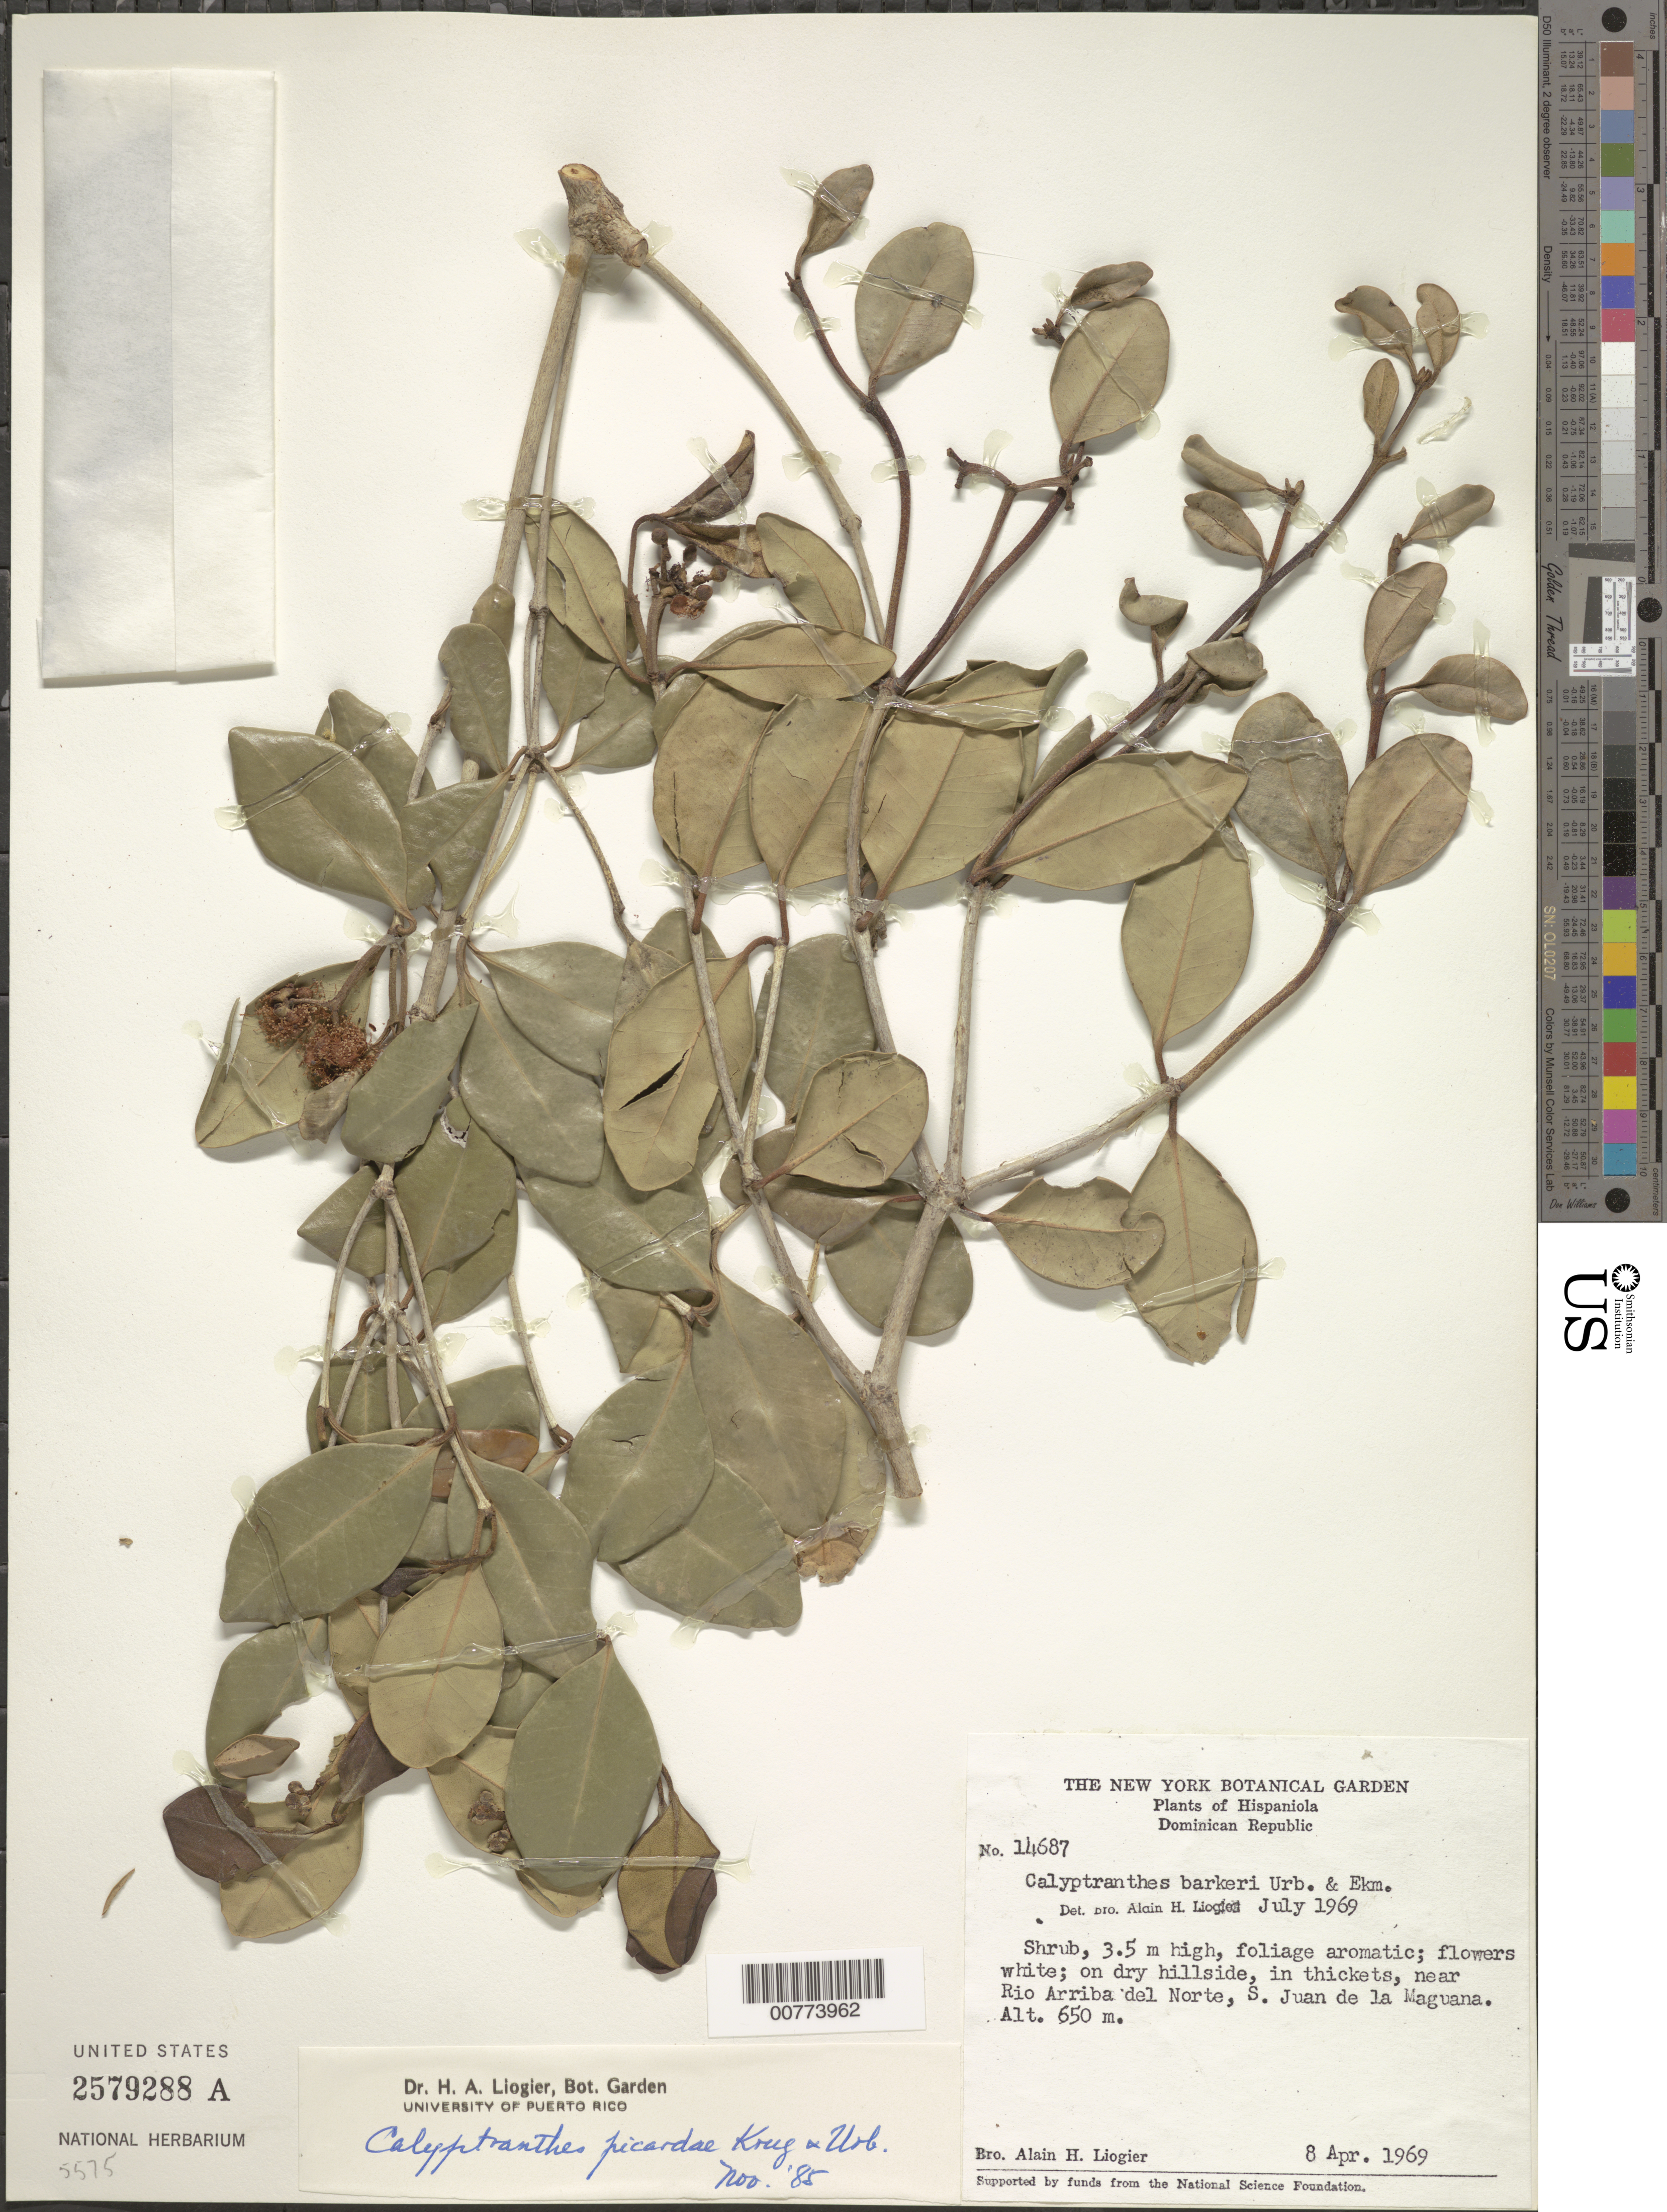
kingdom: Plantae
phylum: Tracheophyta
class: Magnoliopsida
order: Myrtales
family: Myrtaceae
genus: Myrcia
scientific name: Myrcia neopicardae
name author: K. Campbell & Peguero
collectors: A. H. Liogier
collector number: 14687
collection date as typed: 08 Apr 1969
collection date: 1969-04-08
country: Dominican Republic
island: Hispaniola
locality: San José de la Maguana, near Rio Arriba del Norte.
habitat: Dru hillside, thickets.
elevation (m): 650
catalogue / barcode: US 2579288A